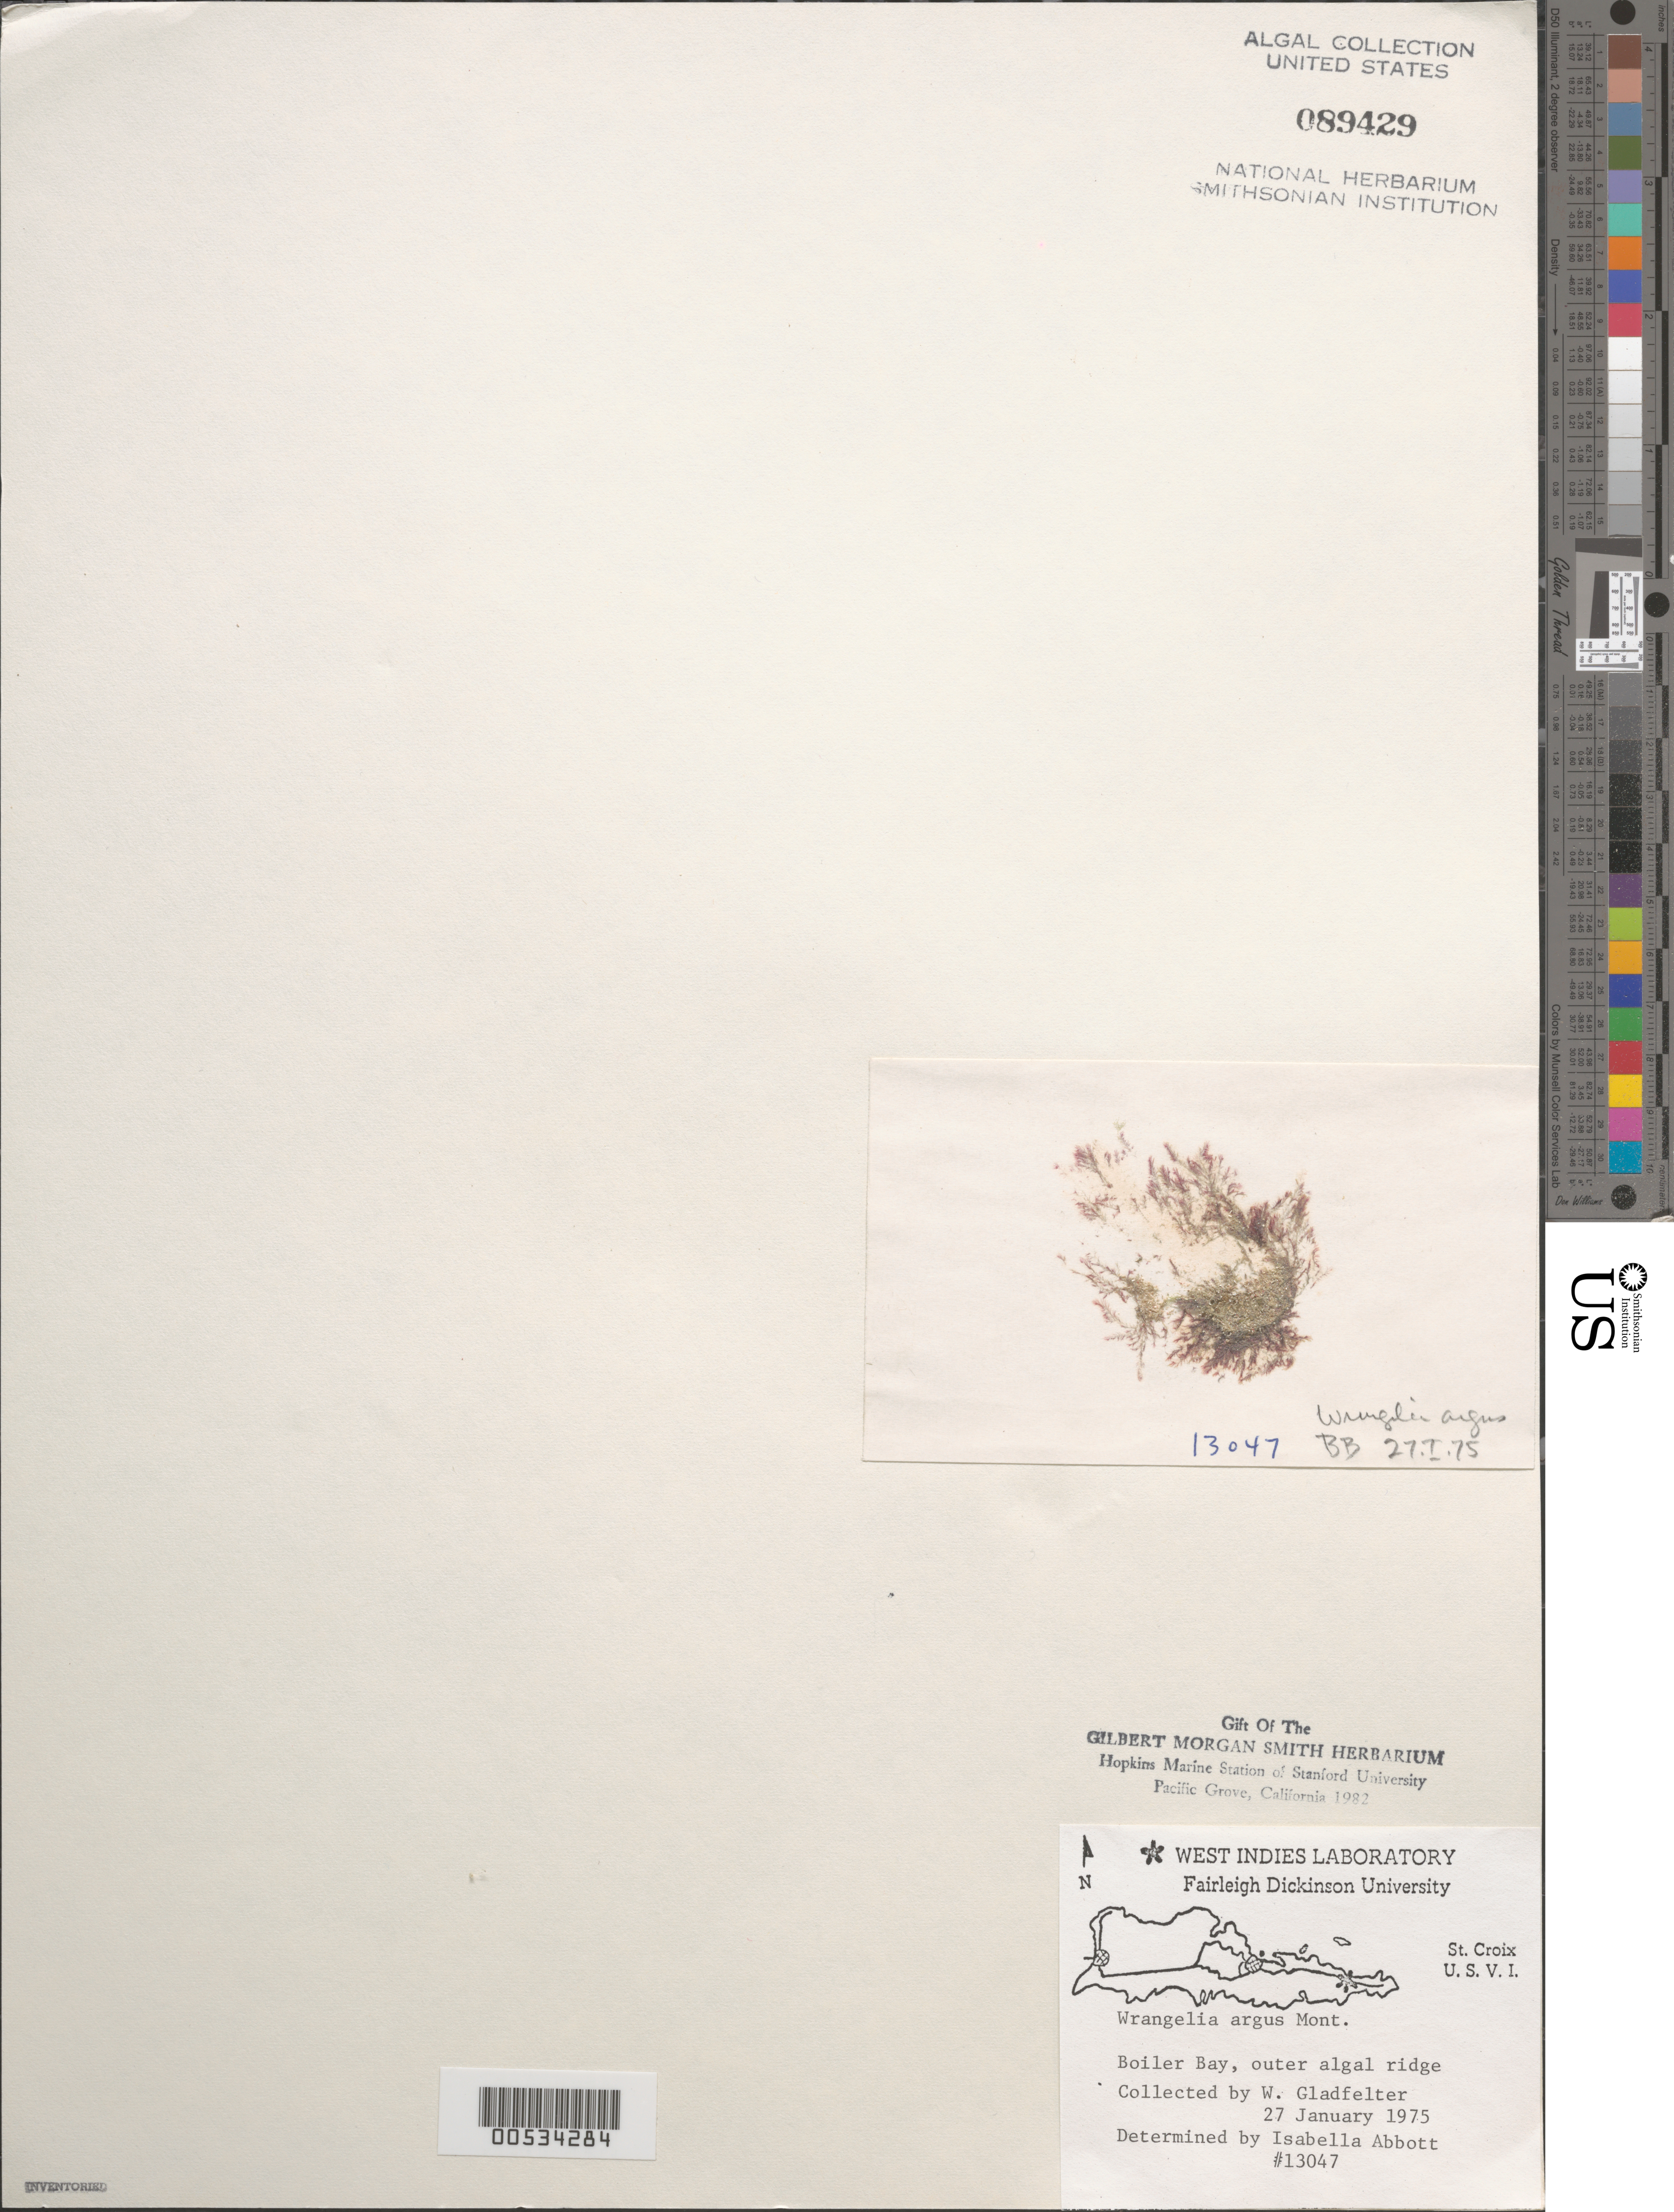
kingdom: Plantae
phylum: Rhodophyta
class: Florideophyceae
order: Ceramiales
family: Wrangeliaceae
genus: Wrangelia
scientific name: Wrangelia argus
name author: (Mont.) Mont.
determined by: Abbott, Isabella A.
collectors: W. Gladfelter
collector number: IAA 13047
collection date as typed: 27 Jan 1975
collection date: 1975-01-27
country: U.S. Virgin Islands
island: St. Croix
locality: Boiler Bay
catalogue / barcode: US 89429